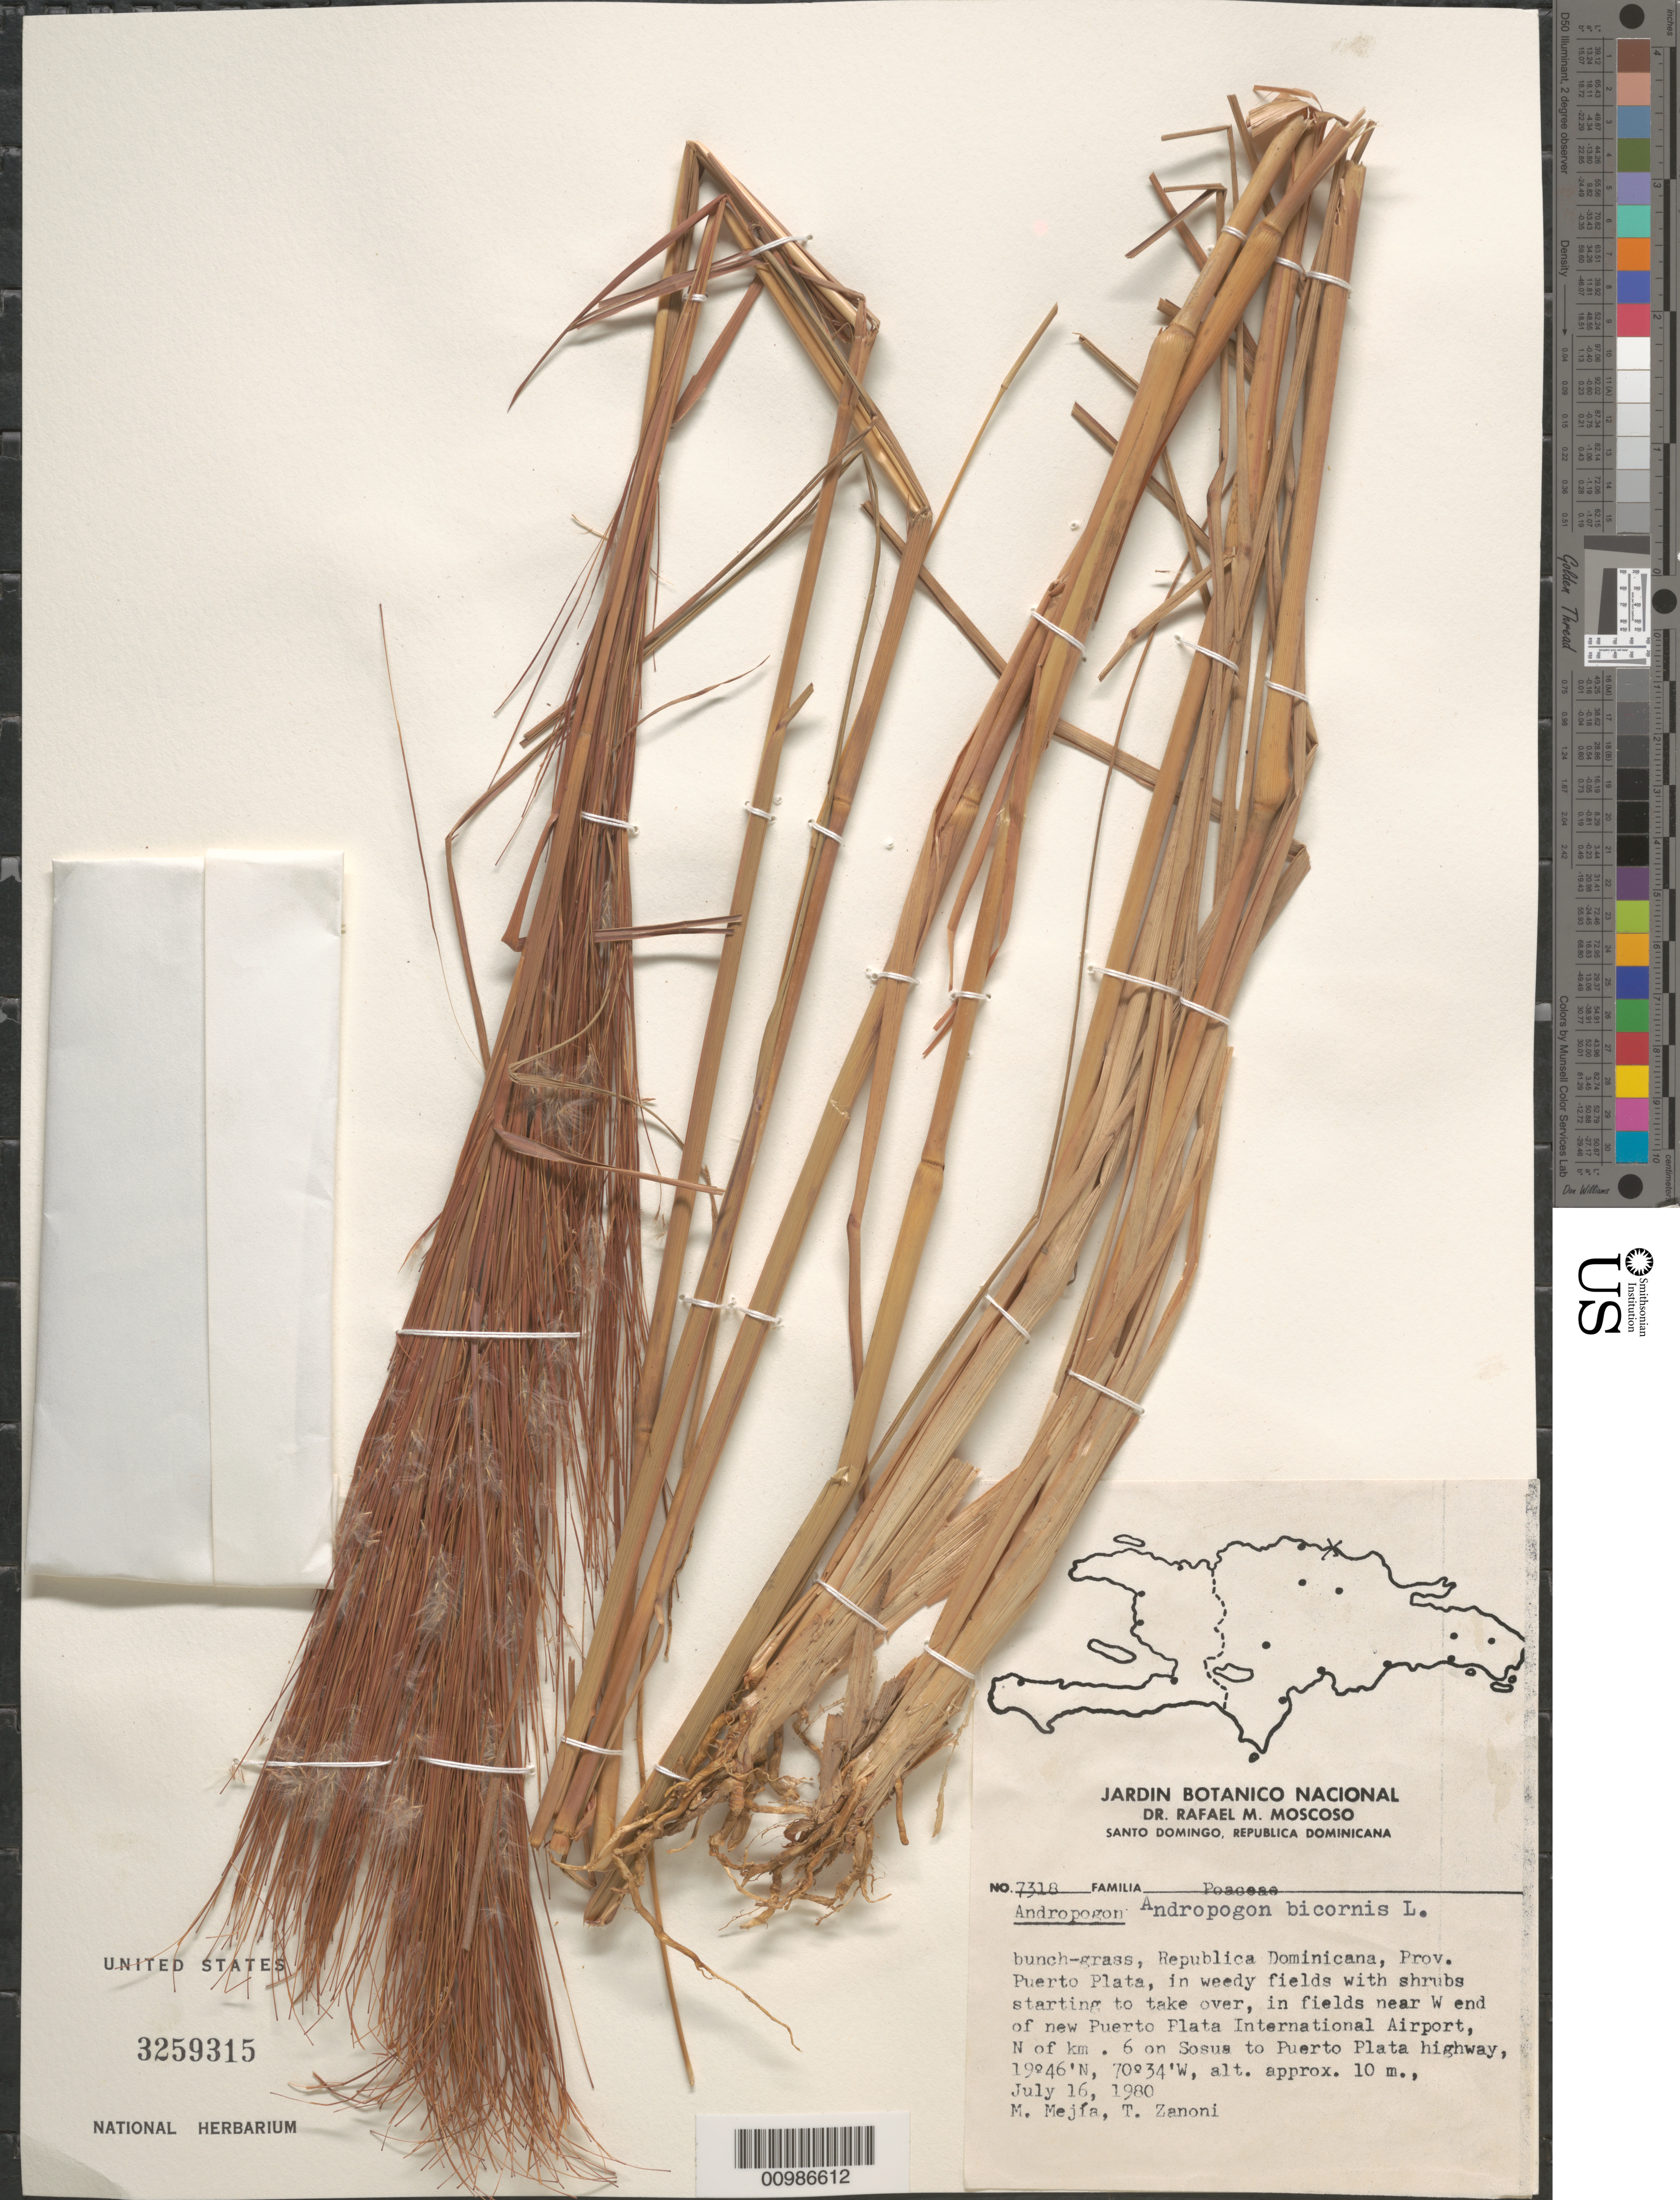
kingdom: Plantae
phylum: Tracheophyta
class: Liliopsida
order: Poales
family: Poaceae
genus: Andropogon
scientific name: Andropogon bicornis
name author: L.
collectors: M. Mejia & T. A. Zanoni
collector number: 7318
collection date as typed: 16 Jul 1980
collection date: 1980-07-16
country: Dominican Republic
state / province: Puerto Plata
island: Hispaniola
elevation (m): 10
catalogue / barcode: US 3259315